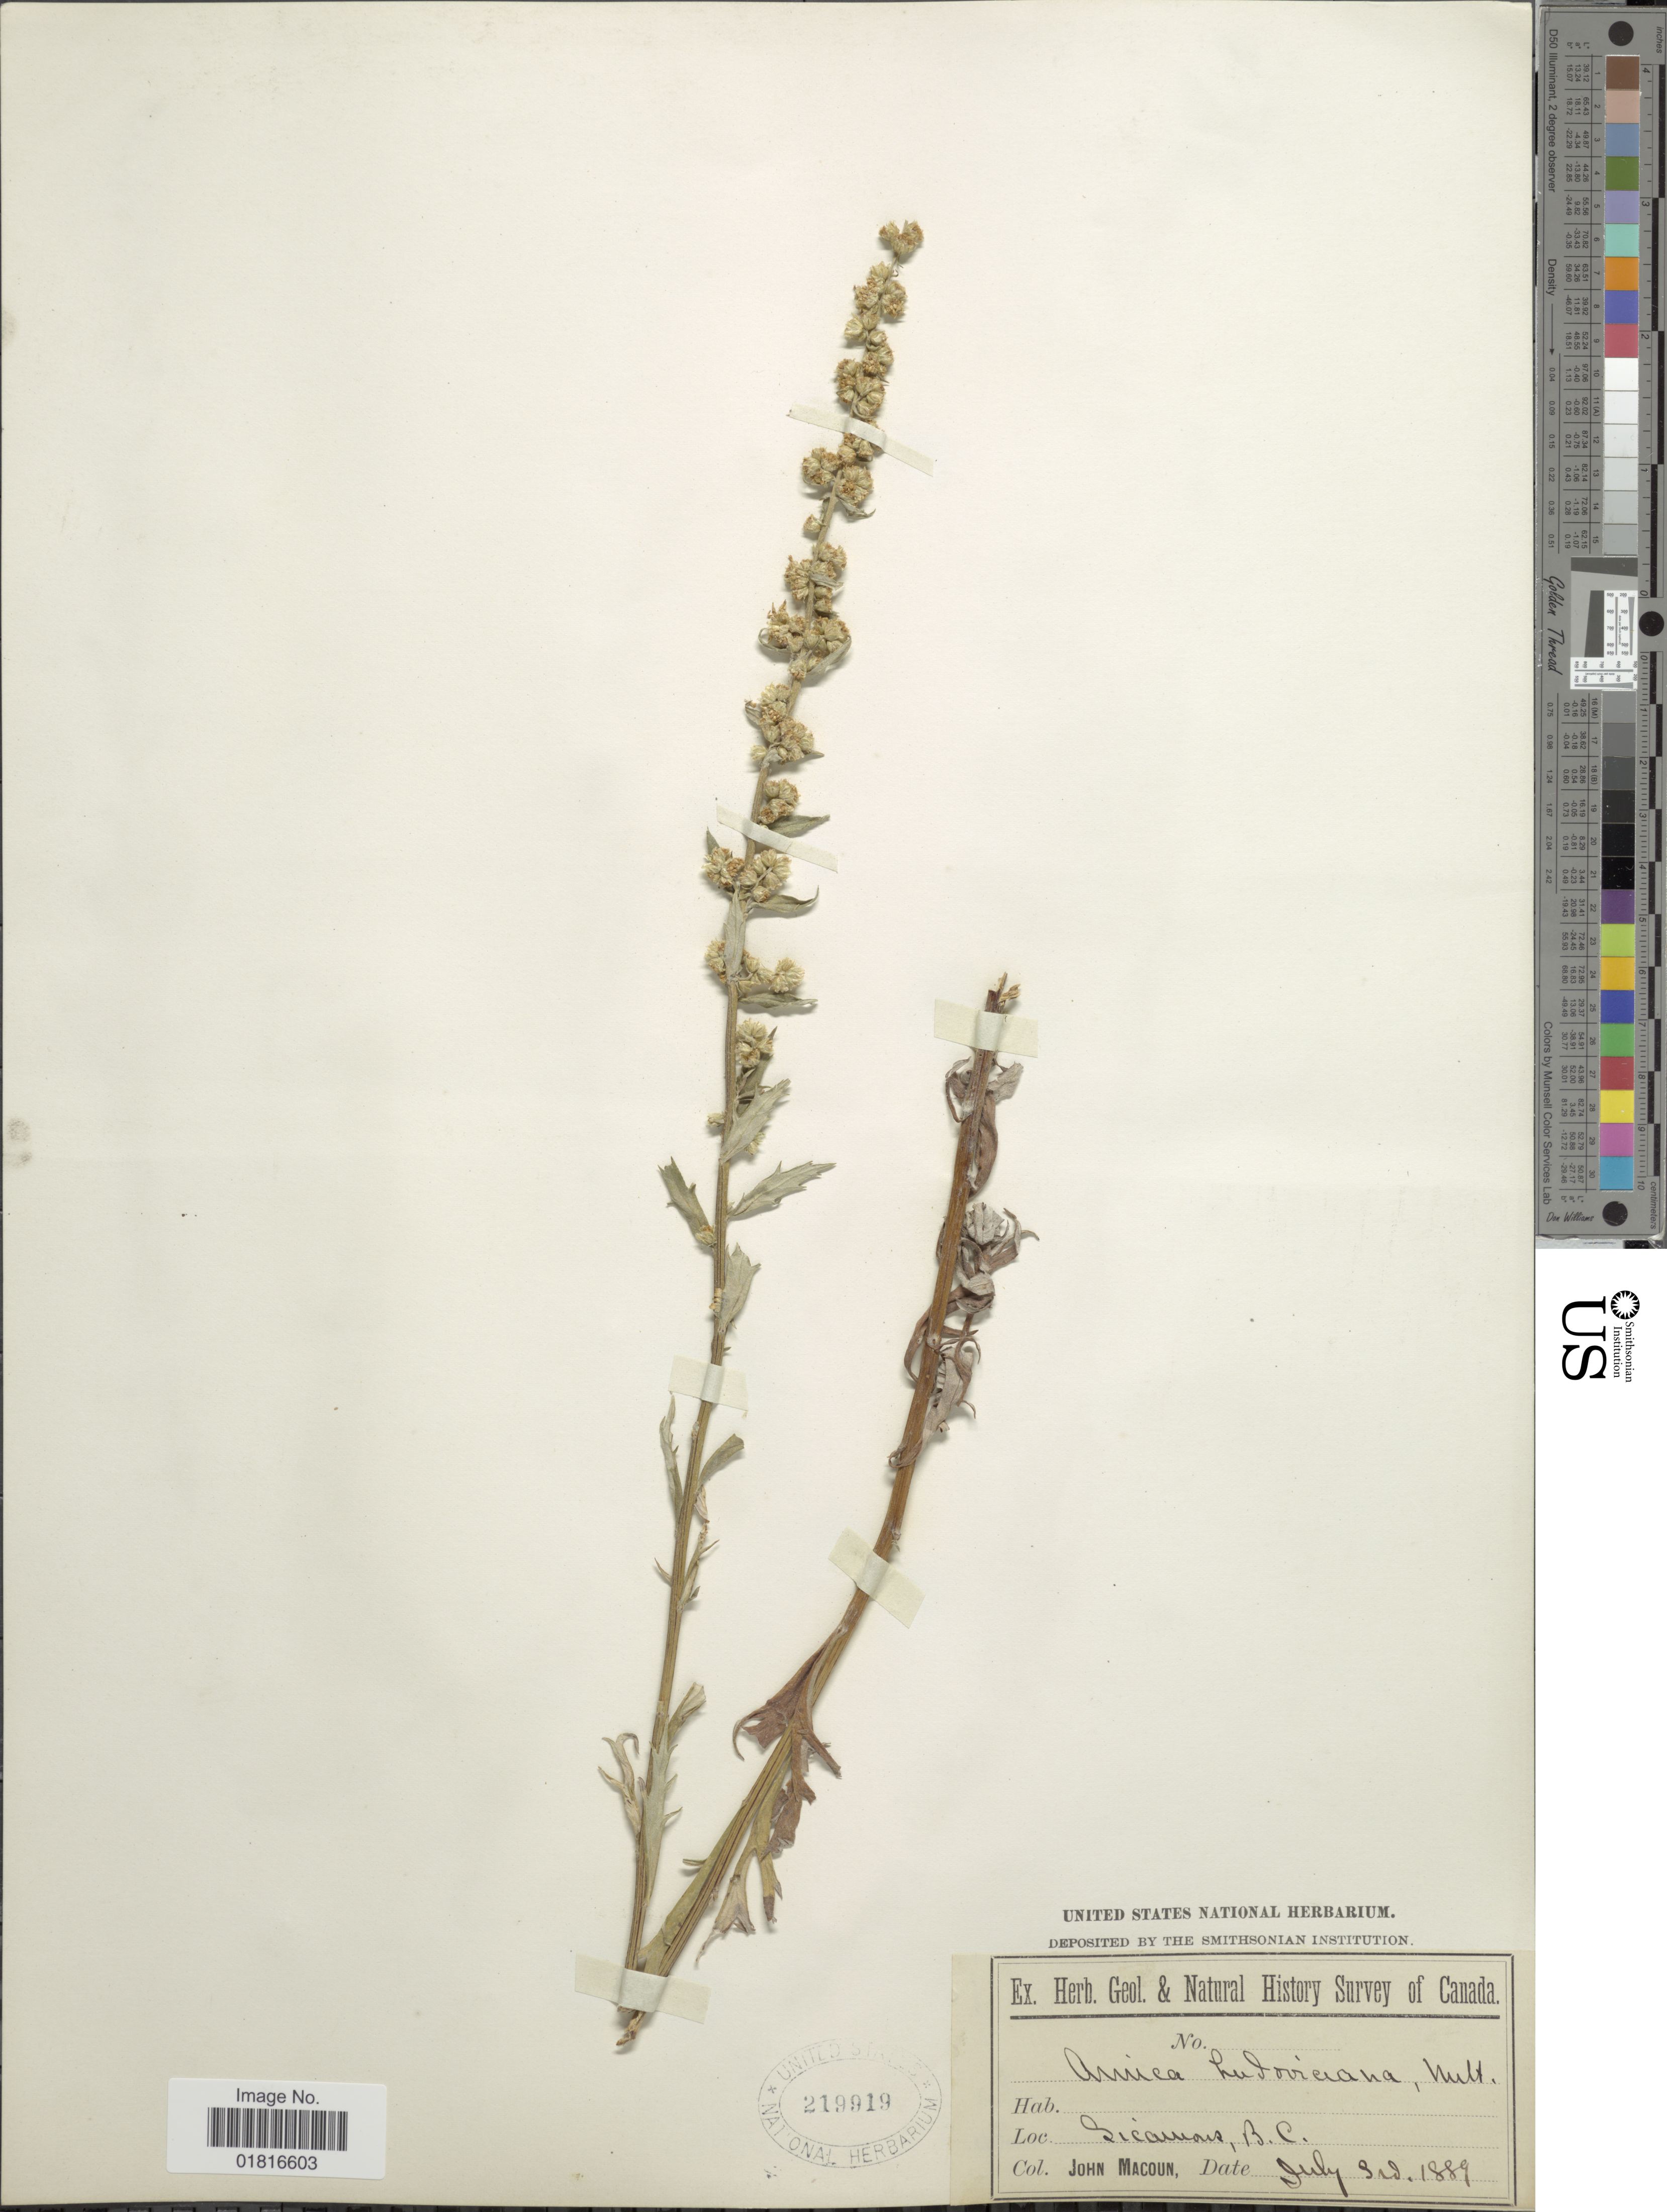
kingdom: Plantae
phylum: Tracheophyta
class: Magnoliopsida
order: Asterales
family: Asteraceae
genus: Artemisia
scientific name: Artemisia potens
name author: A. Nelson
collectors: J. Macoun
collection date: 1889-07-03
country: Canada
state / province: British Columbia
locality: Sicamous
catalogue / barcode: US 219919